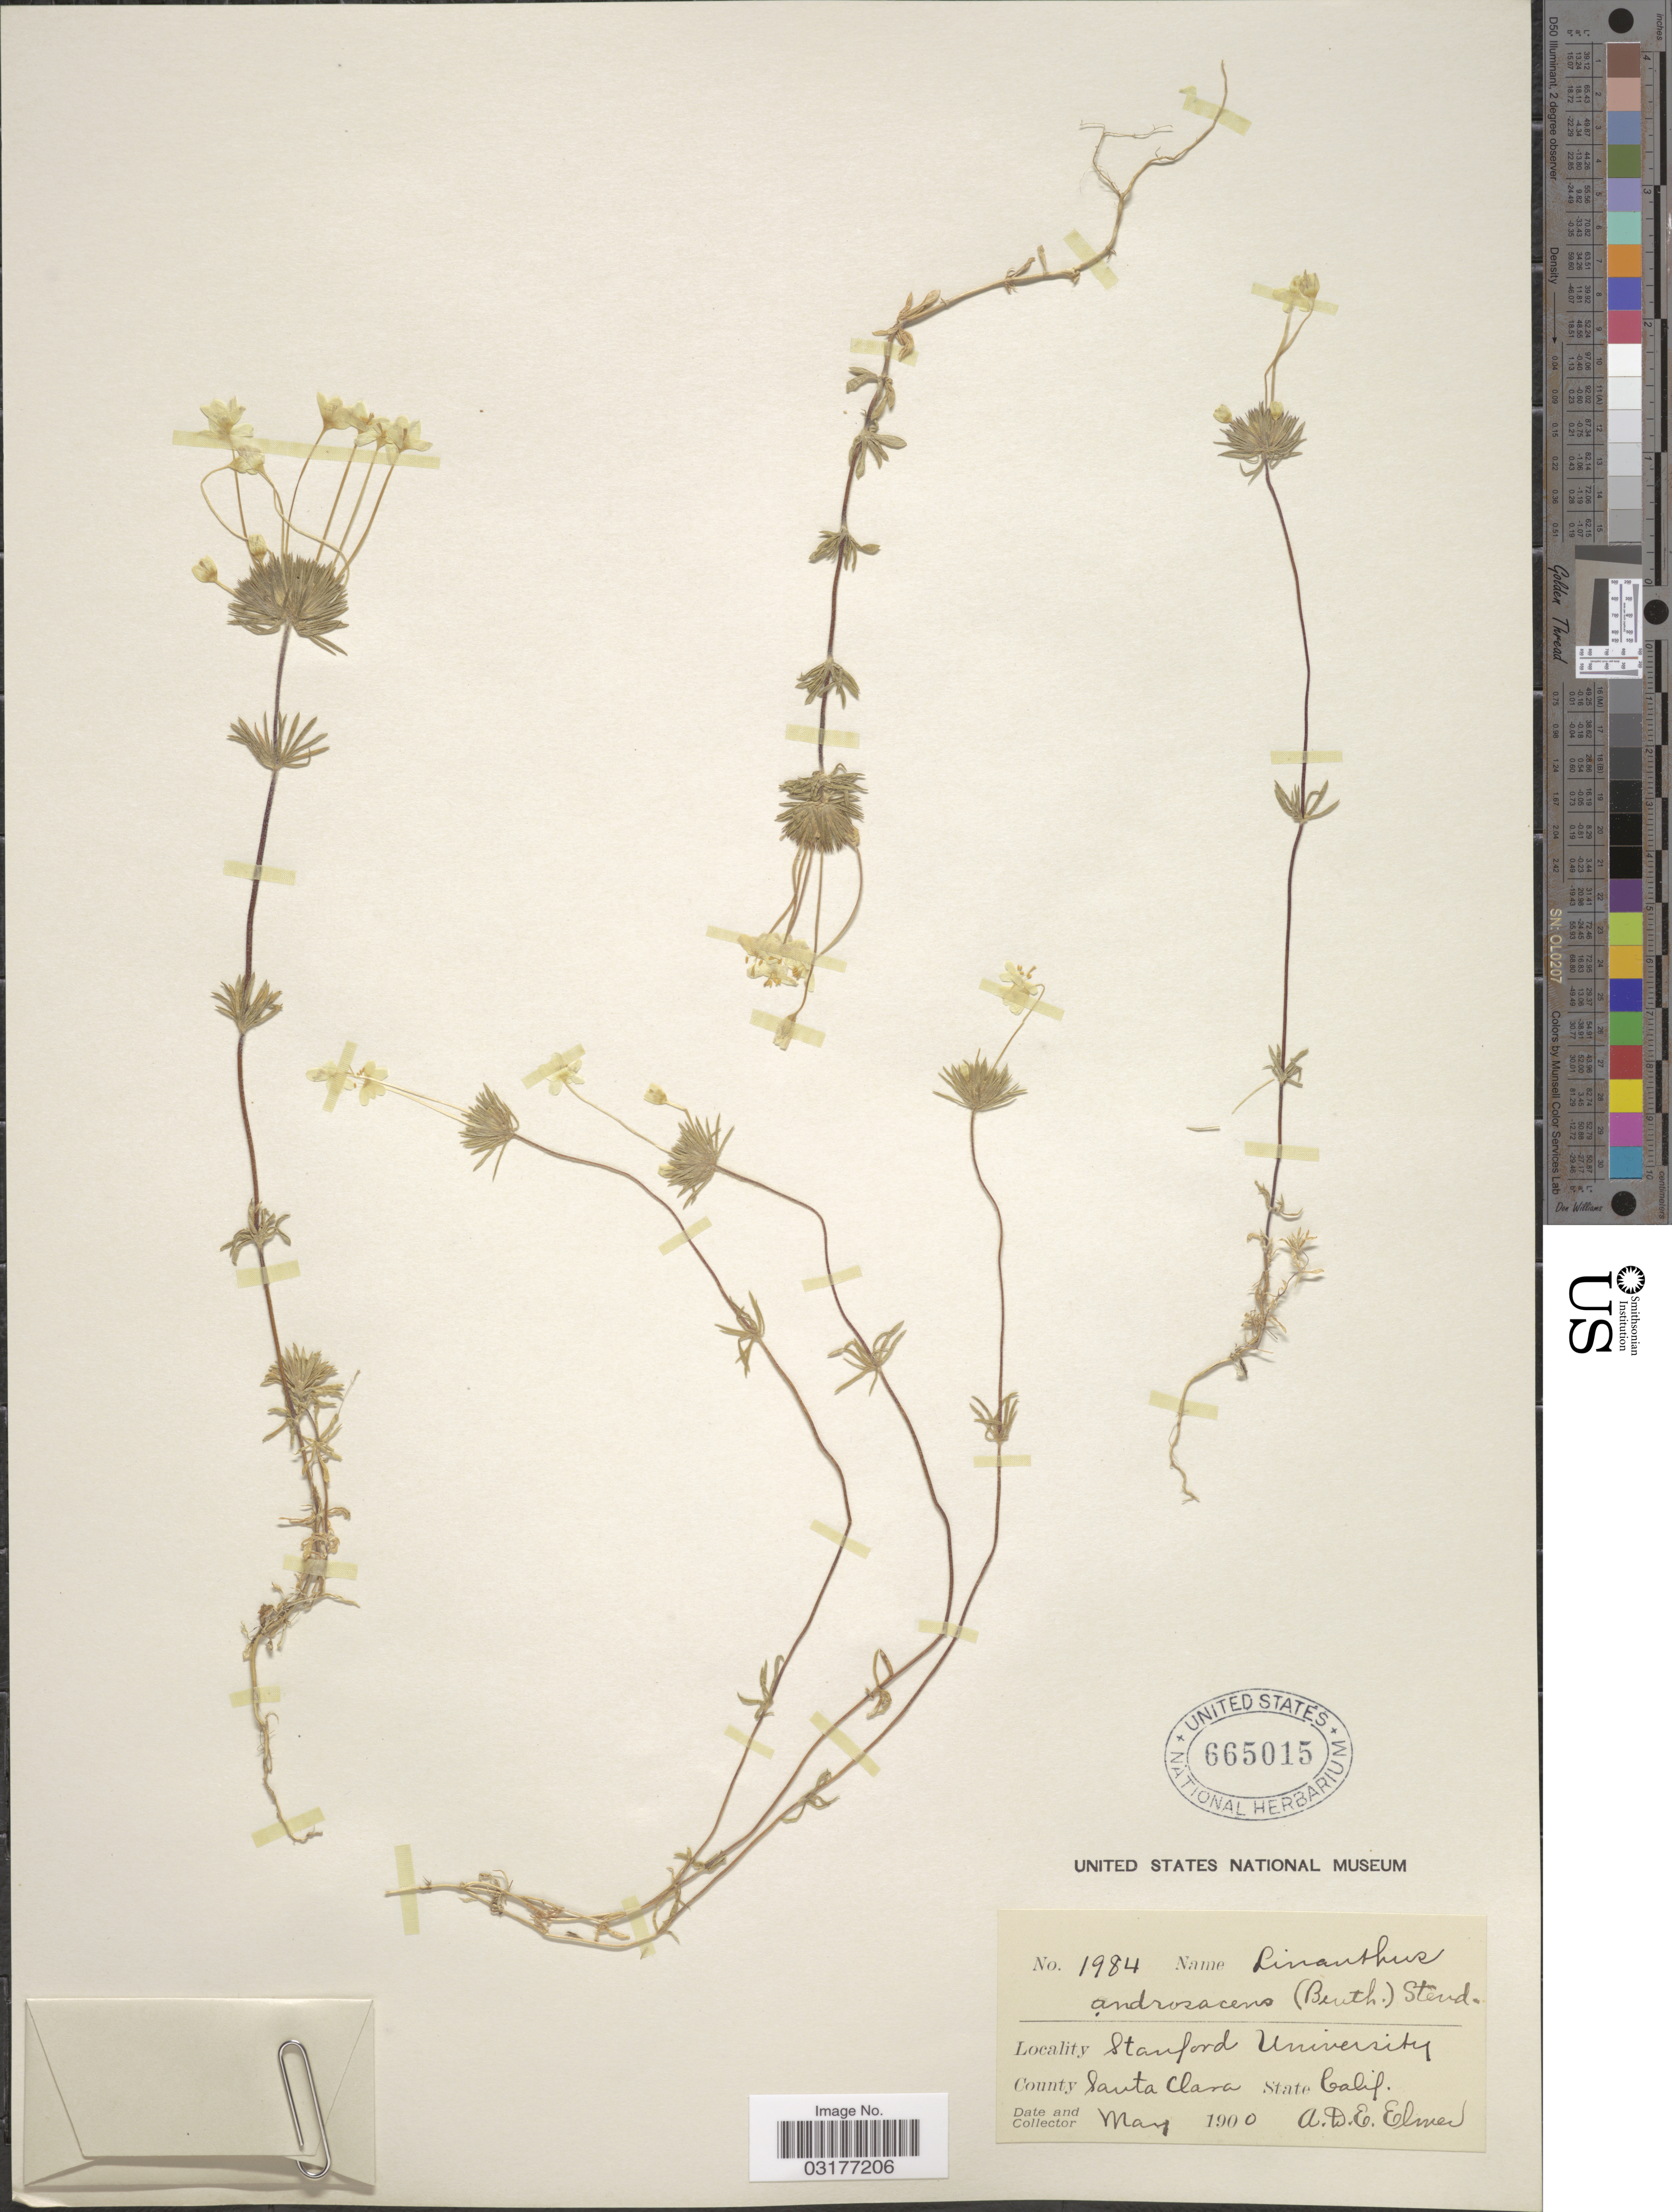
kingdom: Plantae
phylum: Tracheophyta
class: Magnoliopsida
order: Ericales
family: Polemoniaceae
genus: Leptosiphon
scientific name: Leptosiphon parviflorus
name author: Benth.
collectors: A. D. E. Elmer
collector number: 1984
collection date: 1900-05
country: United States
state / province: California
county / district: Santa Clara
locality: Stanford University. County Santa Clara.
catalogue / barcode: US 665015